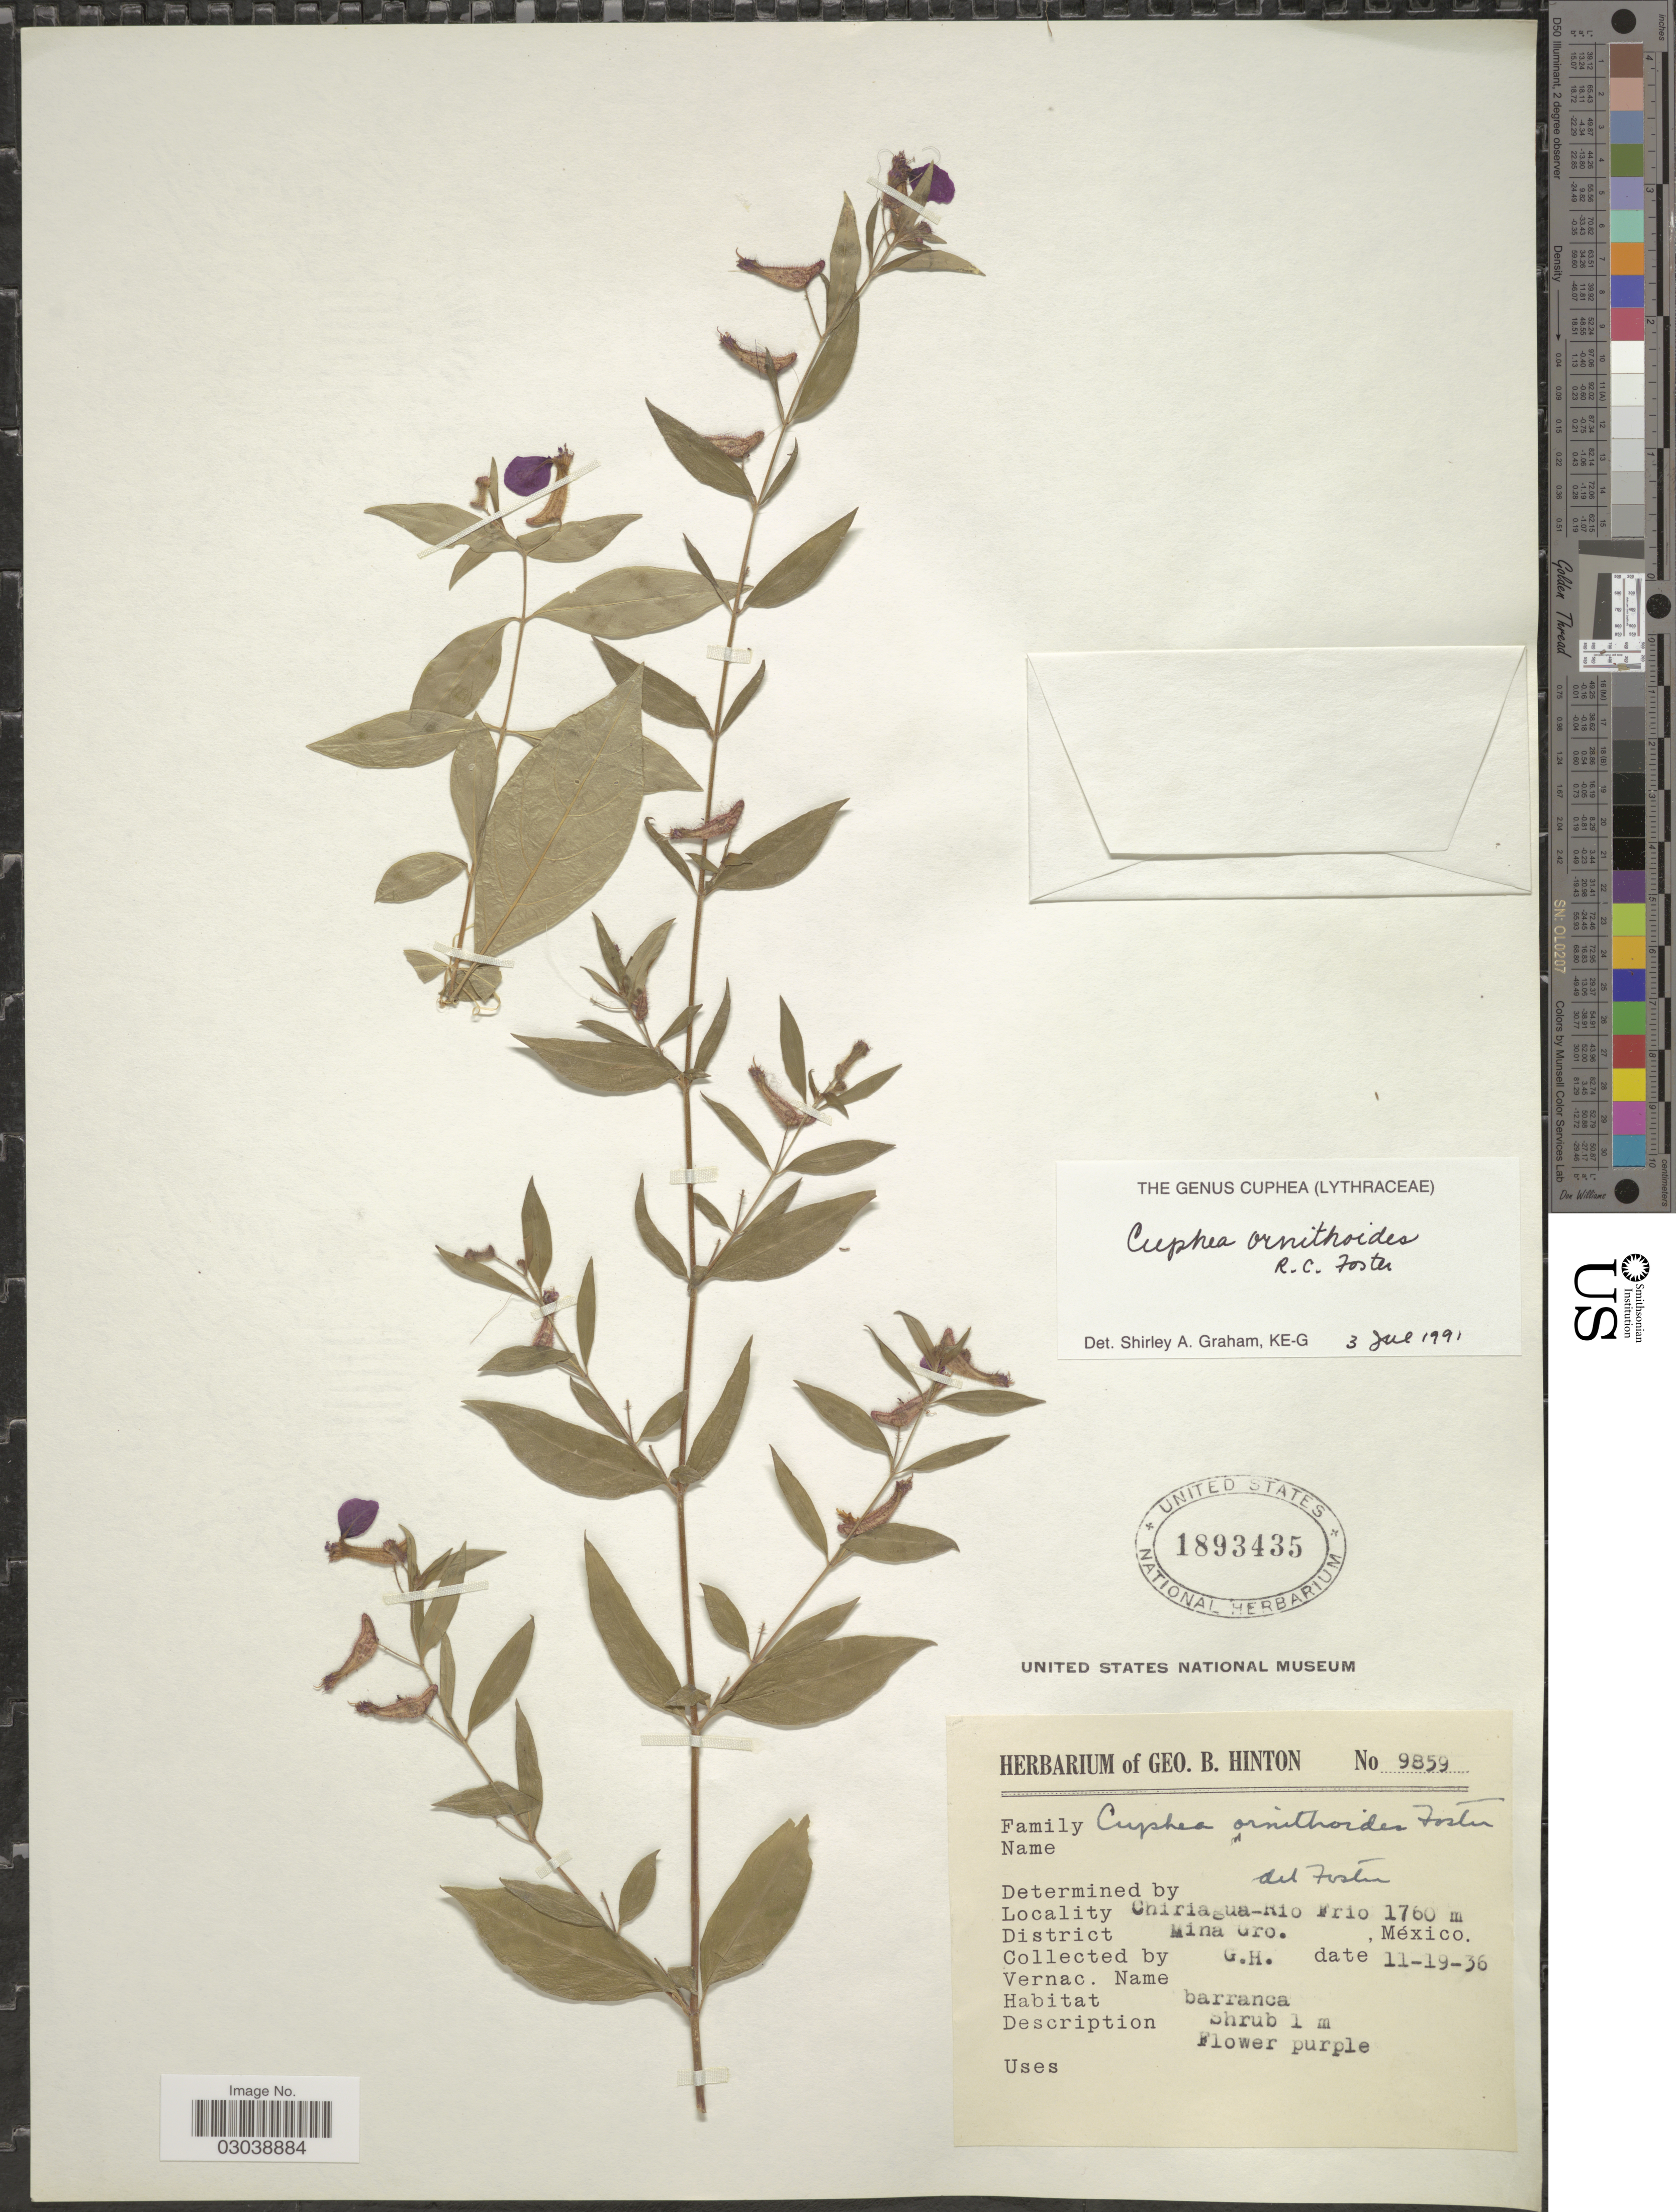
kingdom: Plantae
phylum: Tracheophyta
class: Magnoliopsida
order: Myrtales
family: Lythraceae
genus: Cuphea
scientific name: Cuphea ornithoides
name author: R.C. Foster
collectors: G. B. Hinton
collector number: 9859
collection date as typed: Transcribed d/m/y: 19/11/36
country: Mexico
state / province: Guerrero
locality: Chiriagua-Rio Frio, District Mina.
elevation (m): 1760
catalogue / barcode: US 1893435